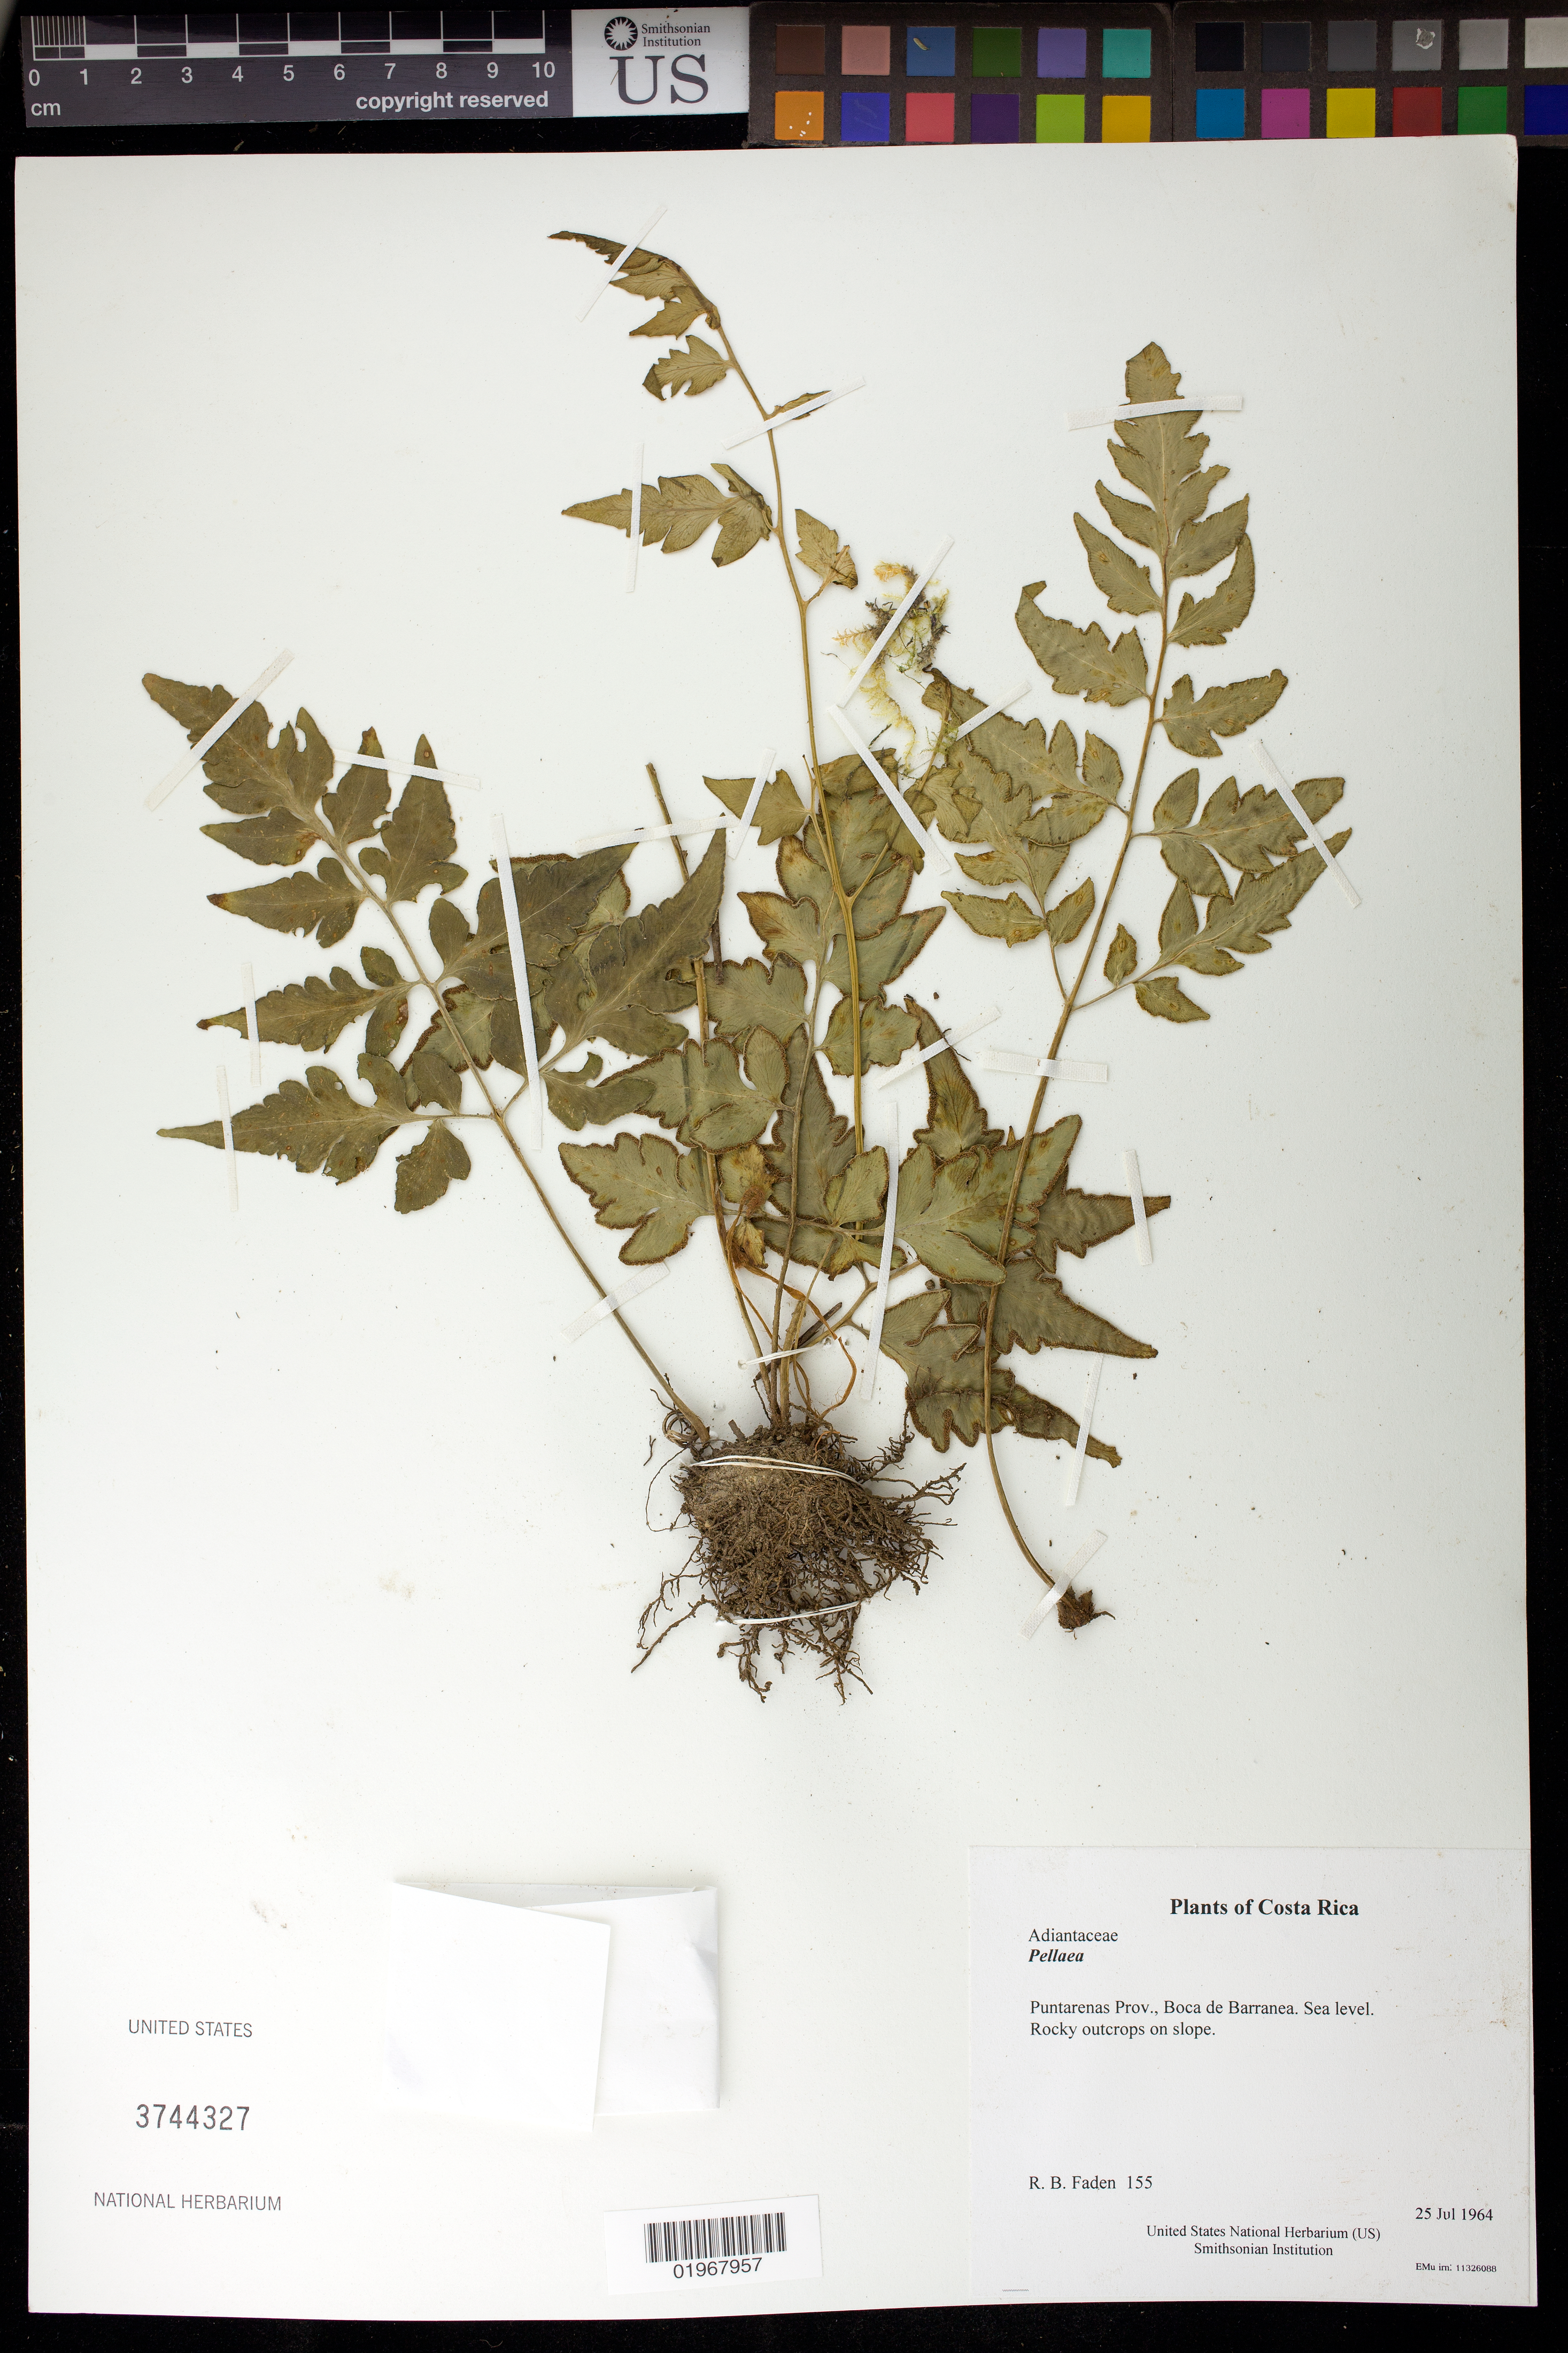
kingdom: Plantae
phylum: Tracheophyta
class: Polypodiopsida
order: Polypodiales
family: Pteridaceae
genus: Pellaea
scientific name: Pellaea sp.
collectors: R. B. Faden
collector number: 155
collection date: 1964-07-25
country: Costa Rica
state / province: Puntarenas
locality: Boca de Barranea. Sea level.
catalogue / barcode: US 3744327